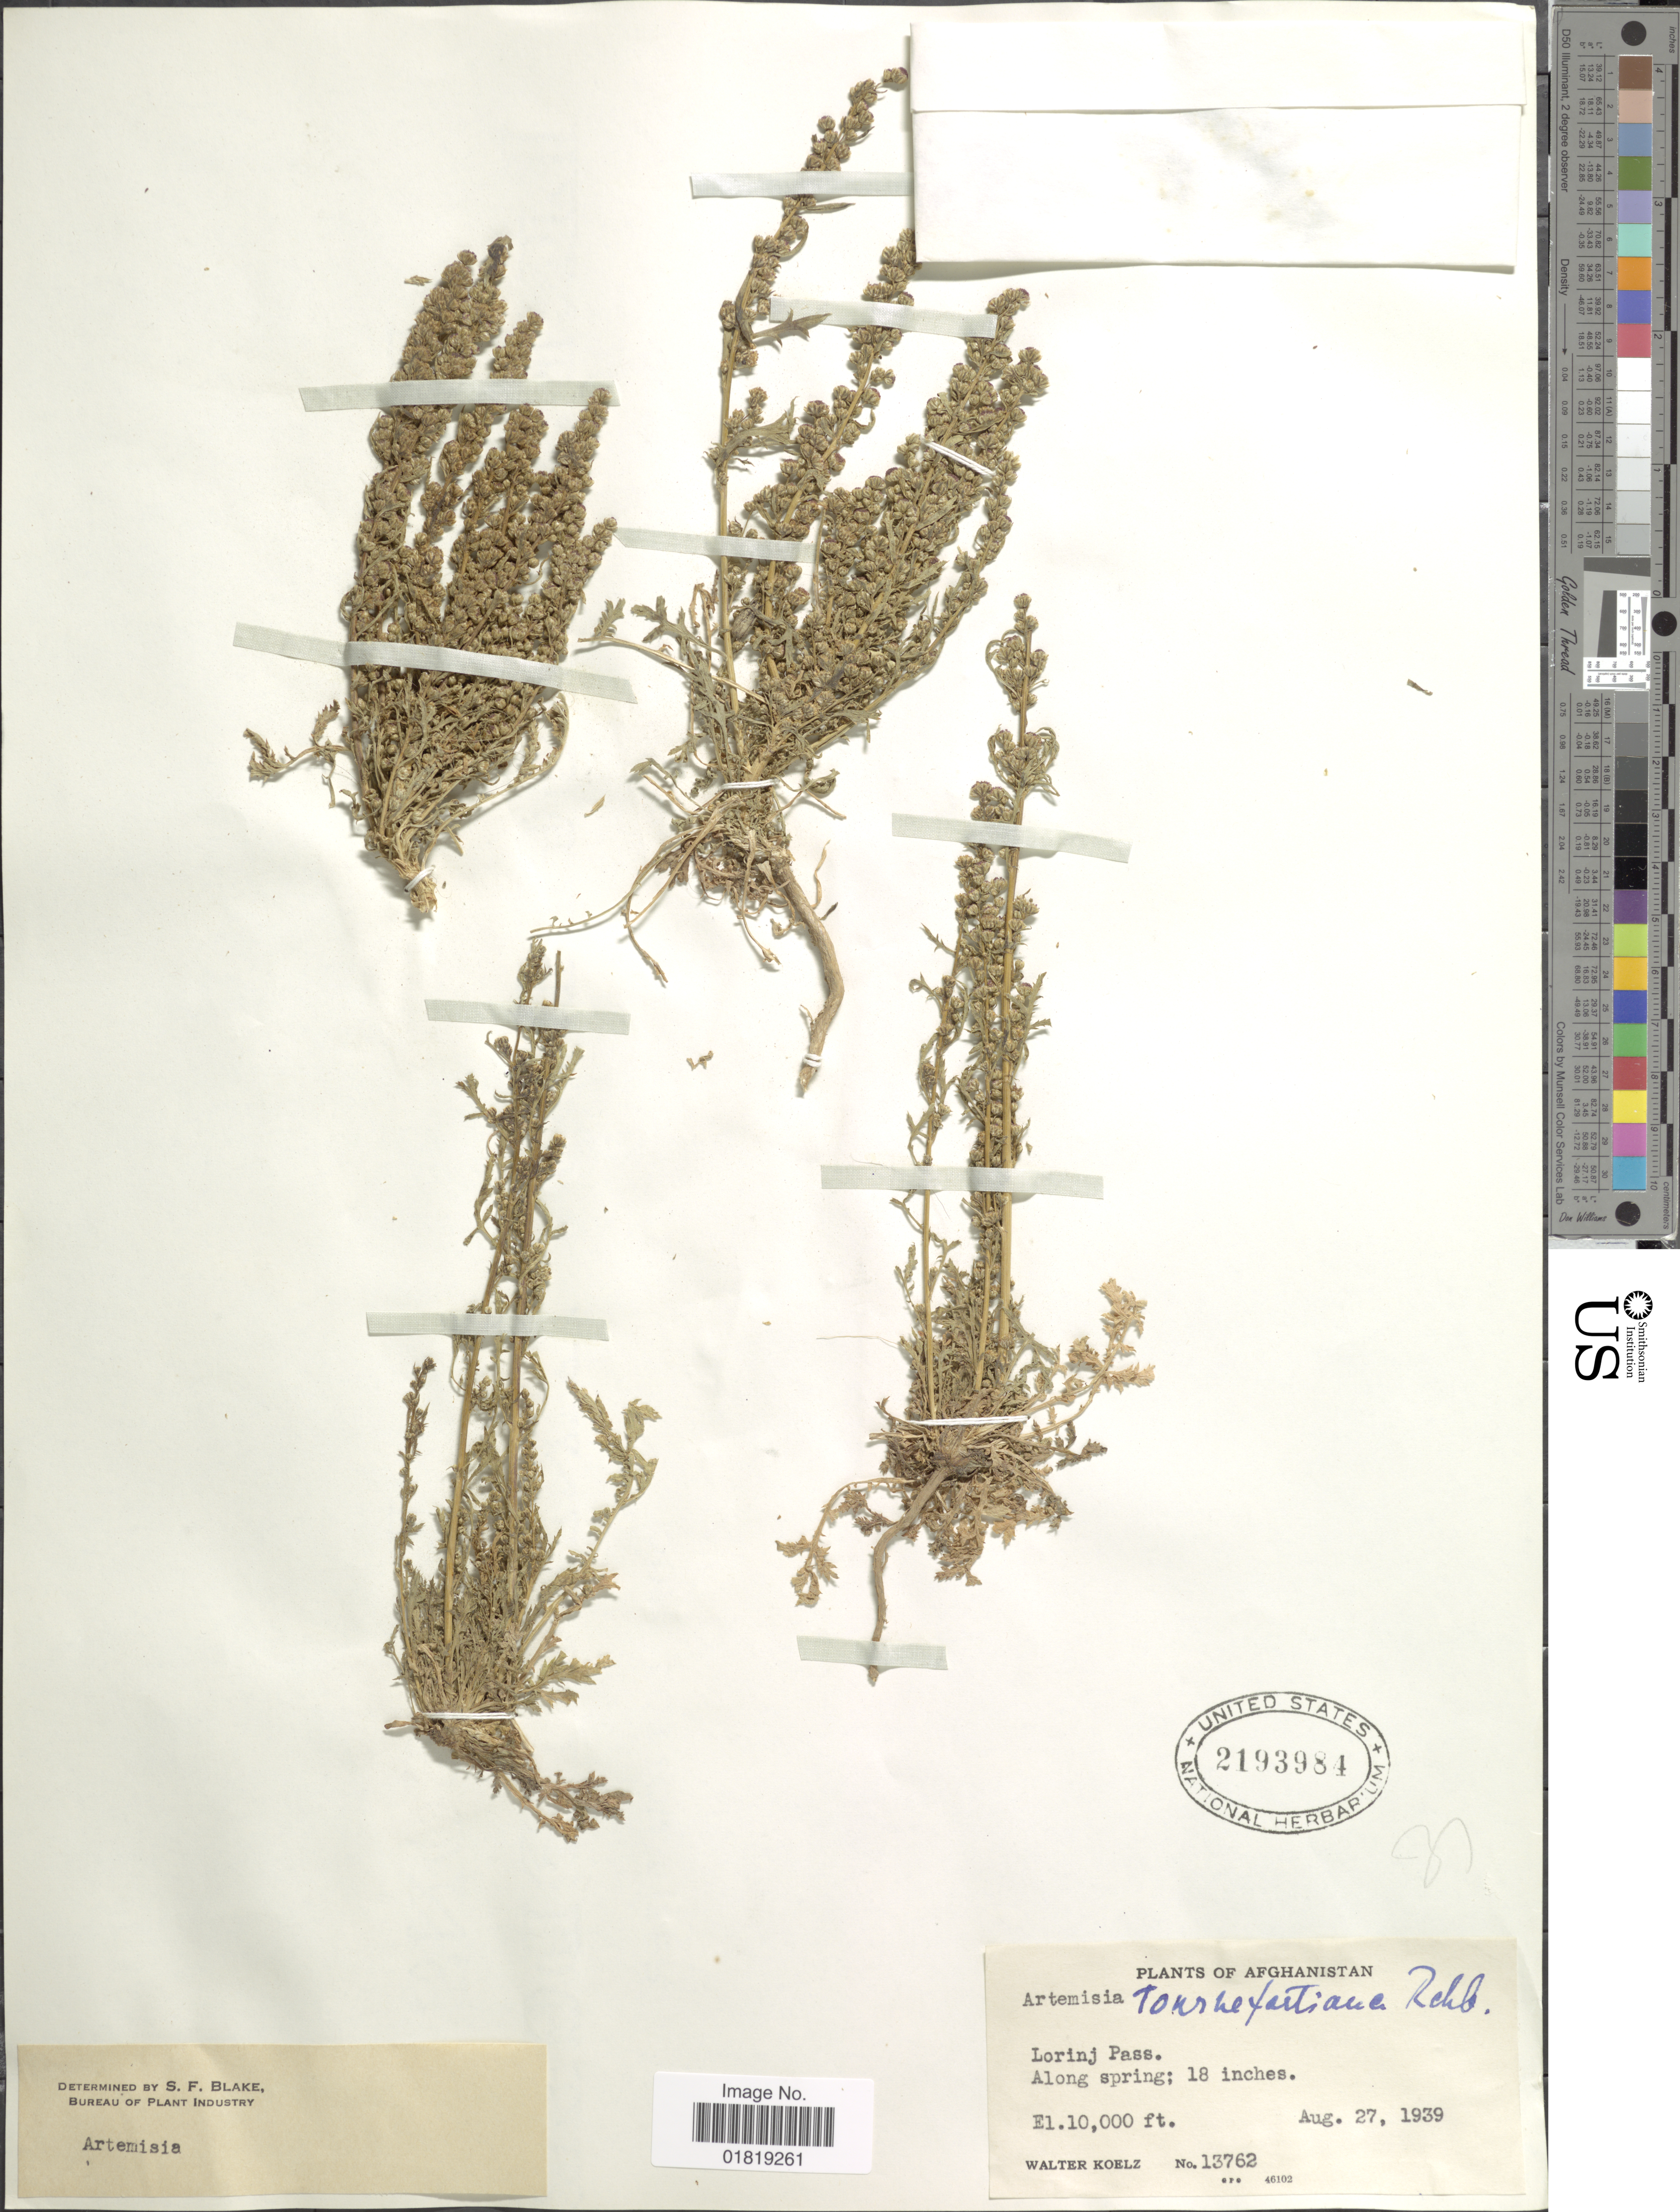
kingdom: Plantae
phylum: Tracheophyta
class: Magnoliopsida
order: Asterales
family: Asteraceae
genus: Artemisia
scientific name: Artemisia tournefortiana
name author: Rchb. f.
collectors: W. N. Koelz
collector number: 13762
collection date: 1939-08-27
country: Afghanistan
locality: Lorinj Pass, along spring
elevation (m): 3048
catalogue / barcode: US 2193984